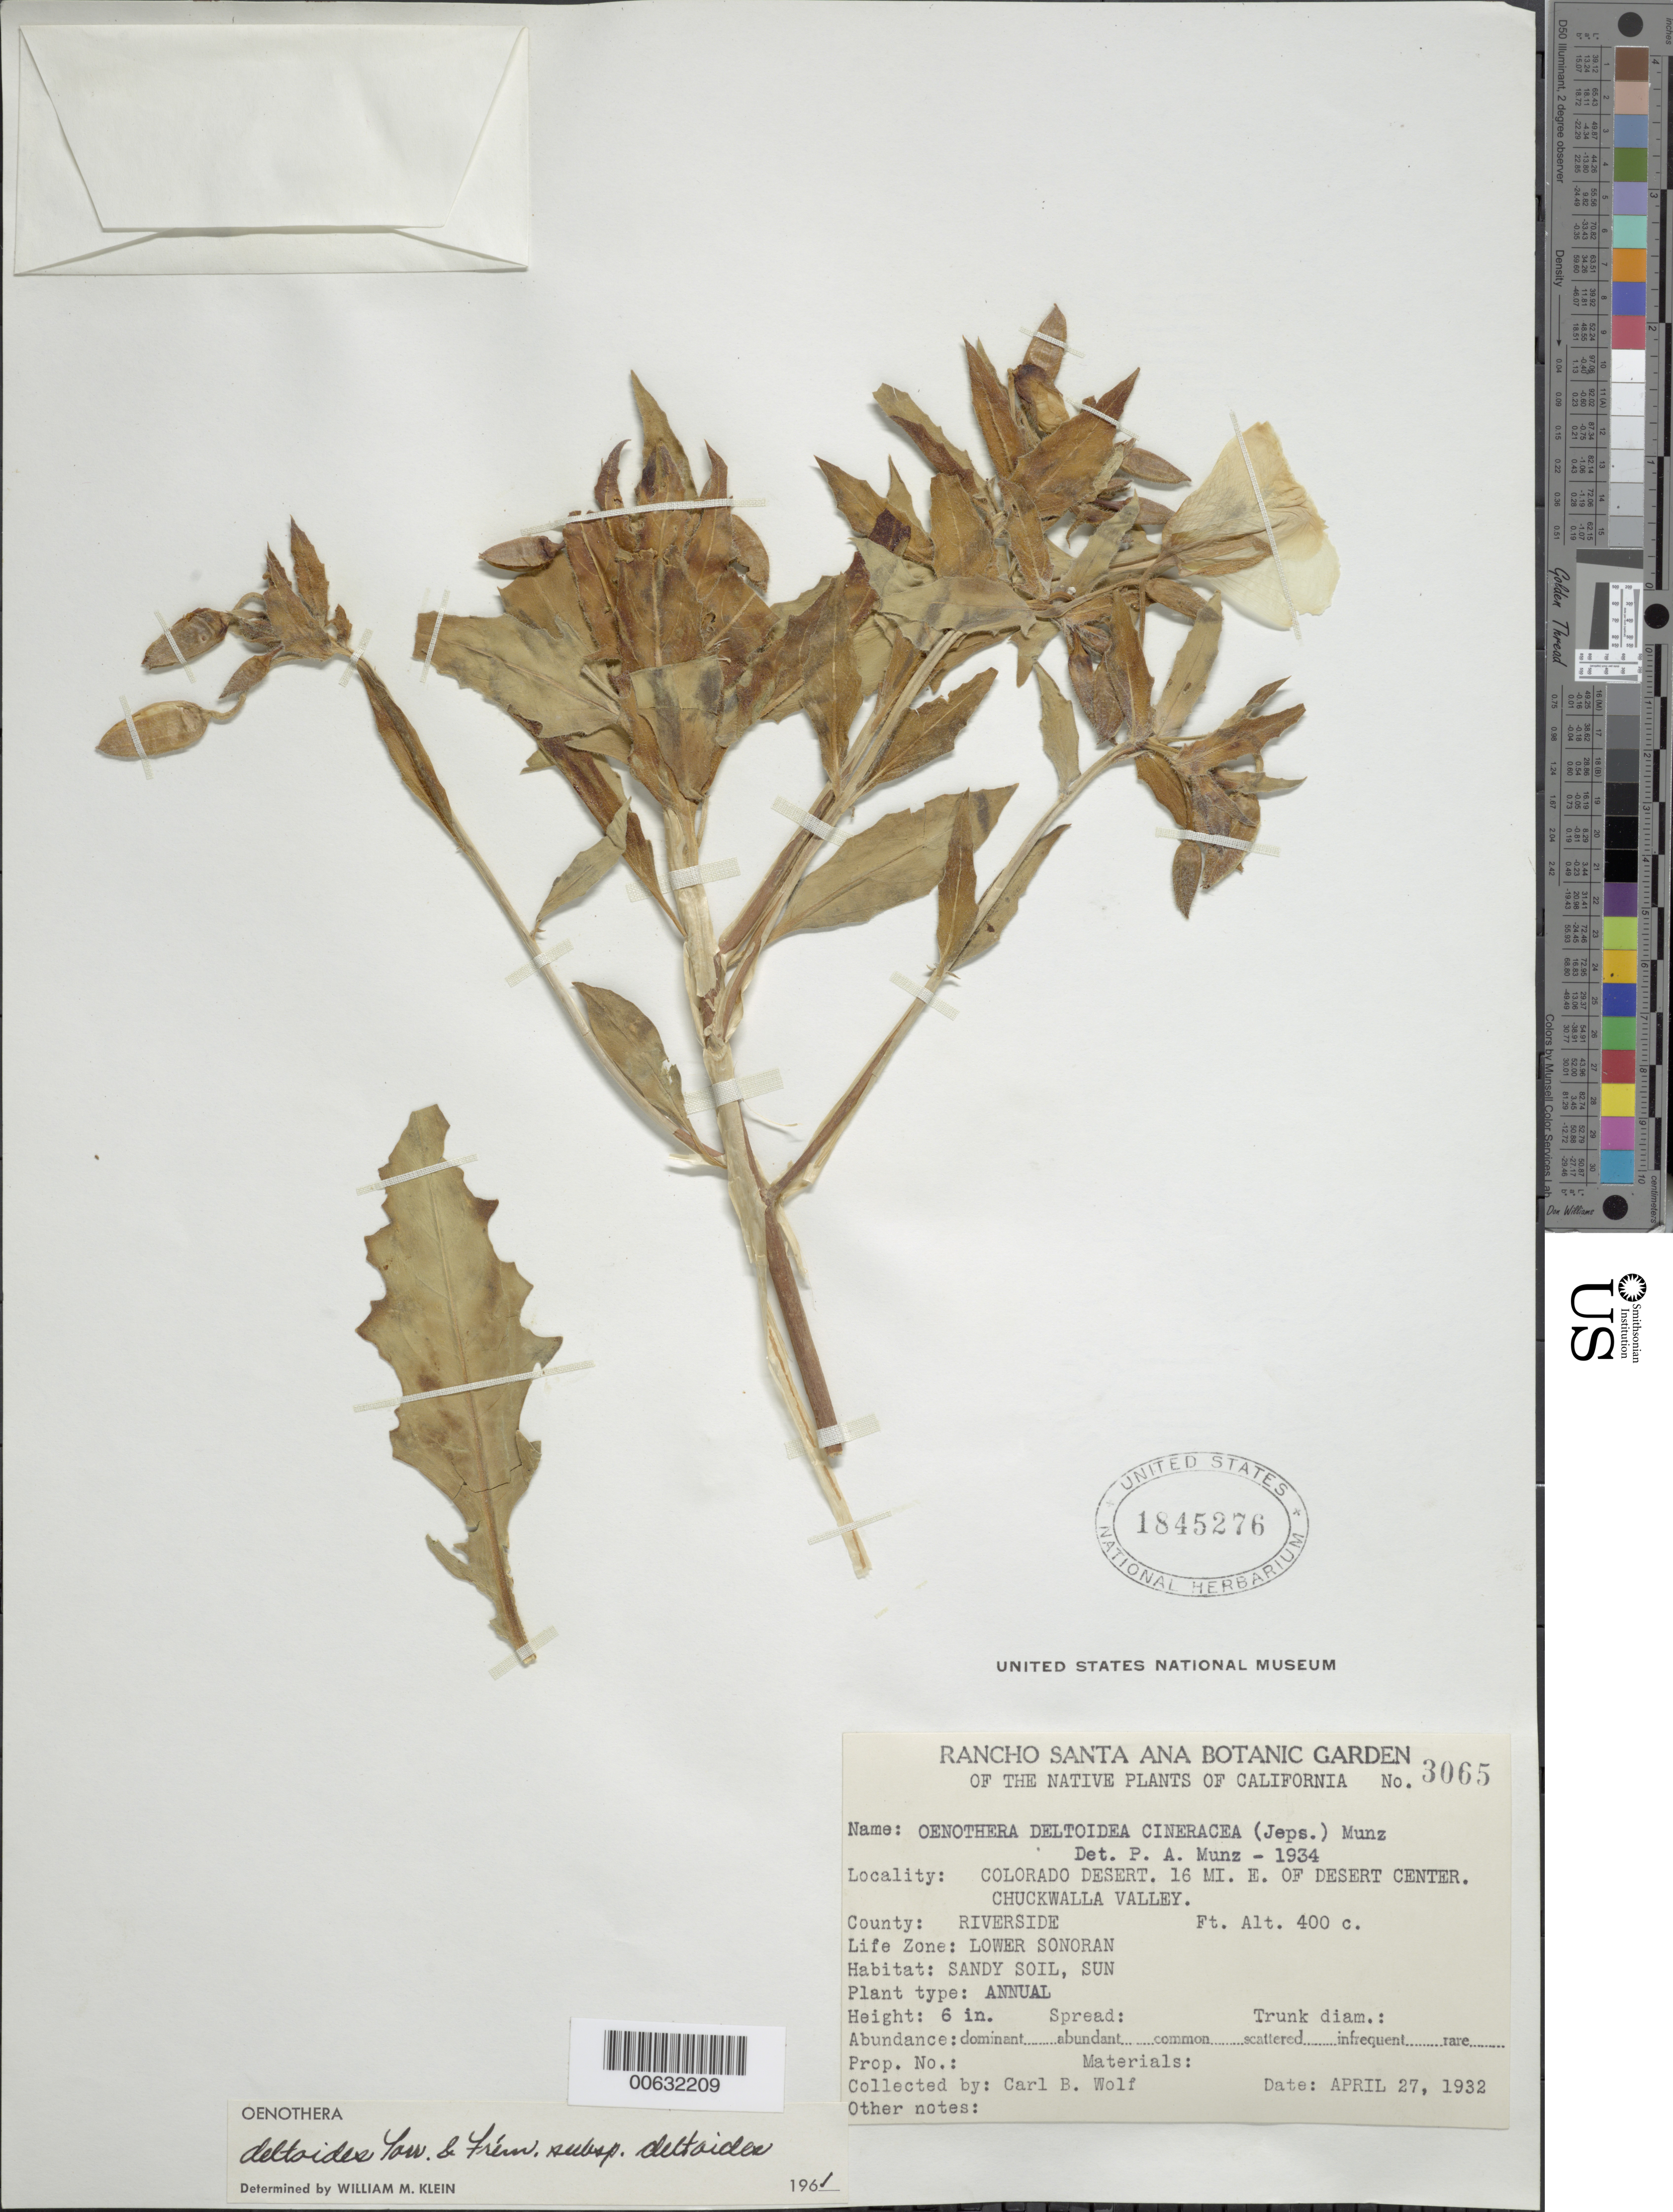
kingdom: Plantae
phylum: Tracheophyta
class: Magnoliopsida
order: Myrtales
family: Onagraceae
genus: Oenothera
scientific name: Oenothera deltoides subsp. deltoides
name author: Torr. & Frém.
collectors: C. B. Wolf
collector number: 3065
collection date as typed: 27 Apr 1932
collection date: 1932-04-27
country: United States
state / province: California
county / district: Riverside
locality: Colorado Desert, E of Desert Center, Chuckwalla Valley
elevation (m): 122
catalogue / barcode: US 1845276